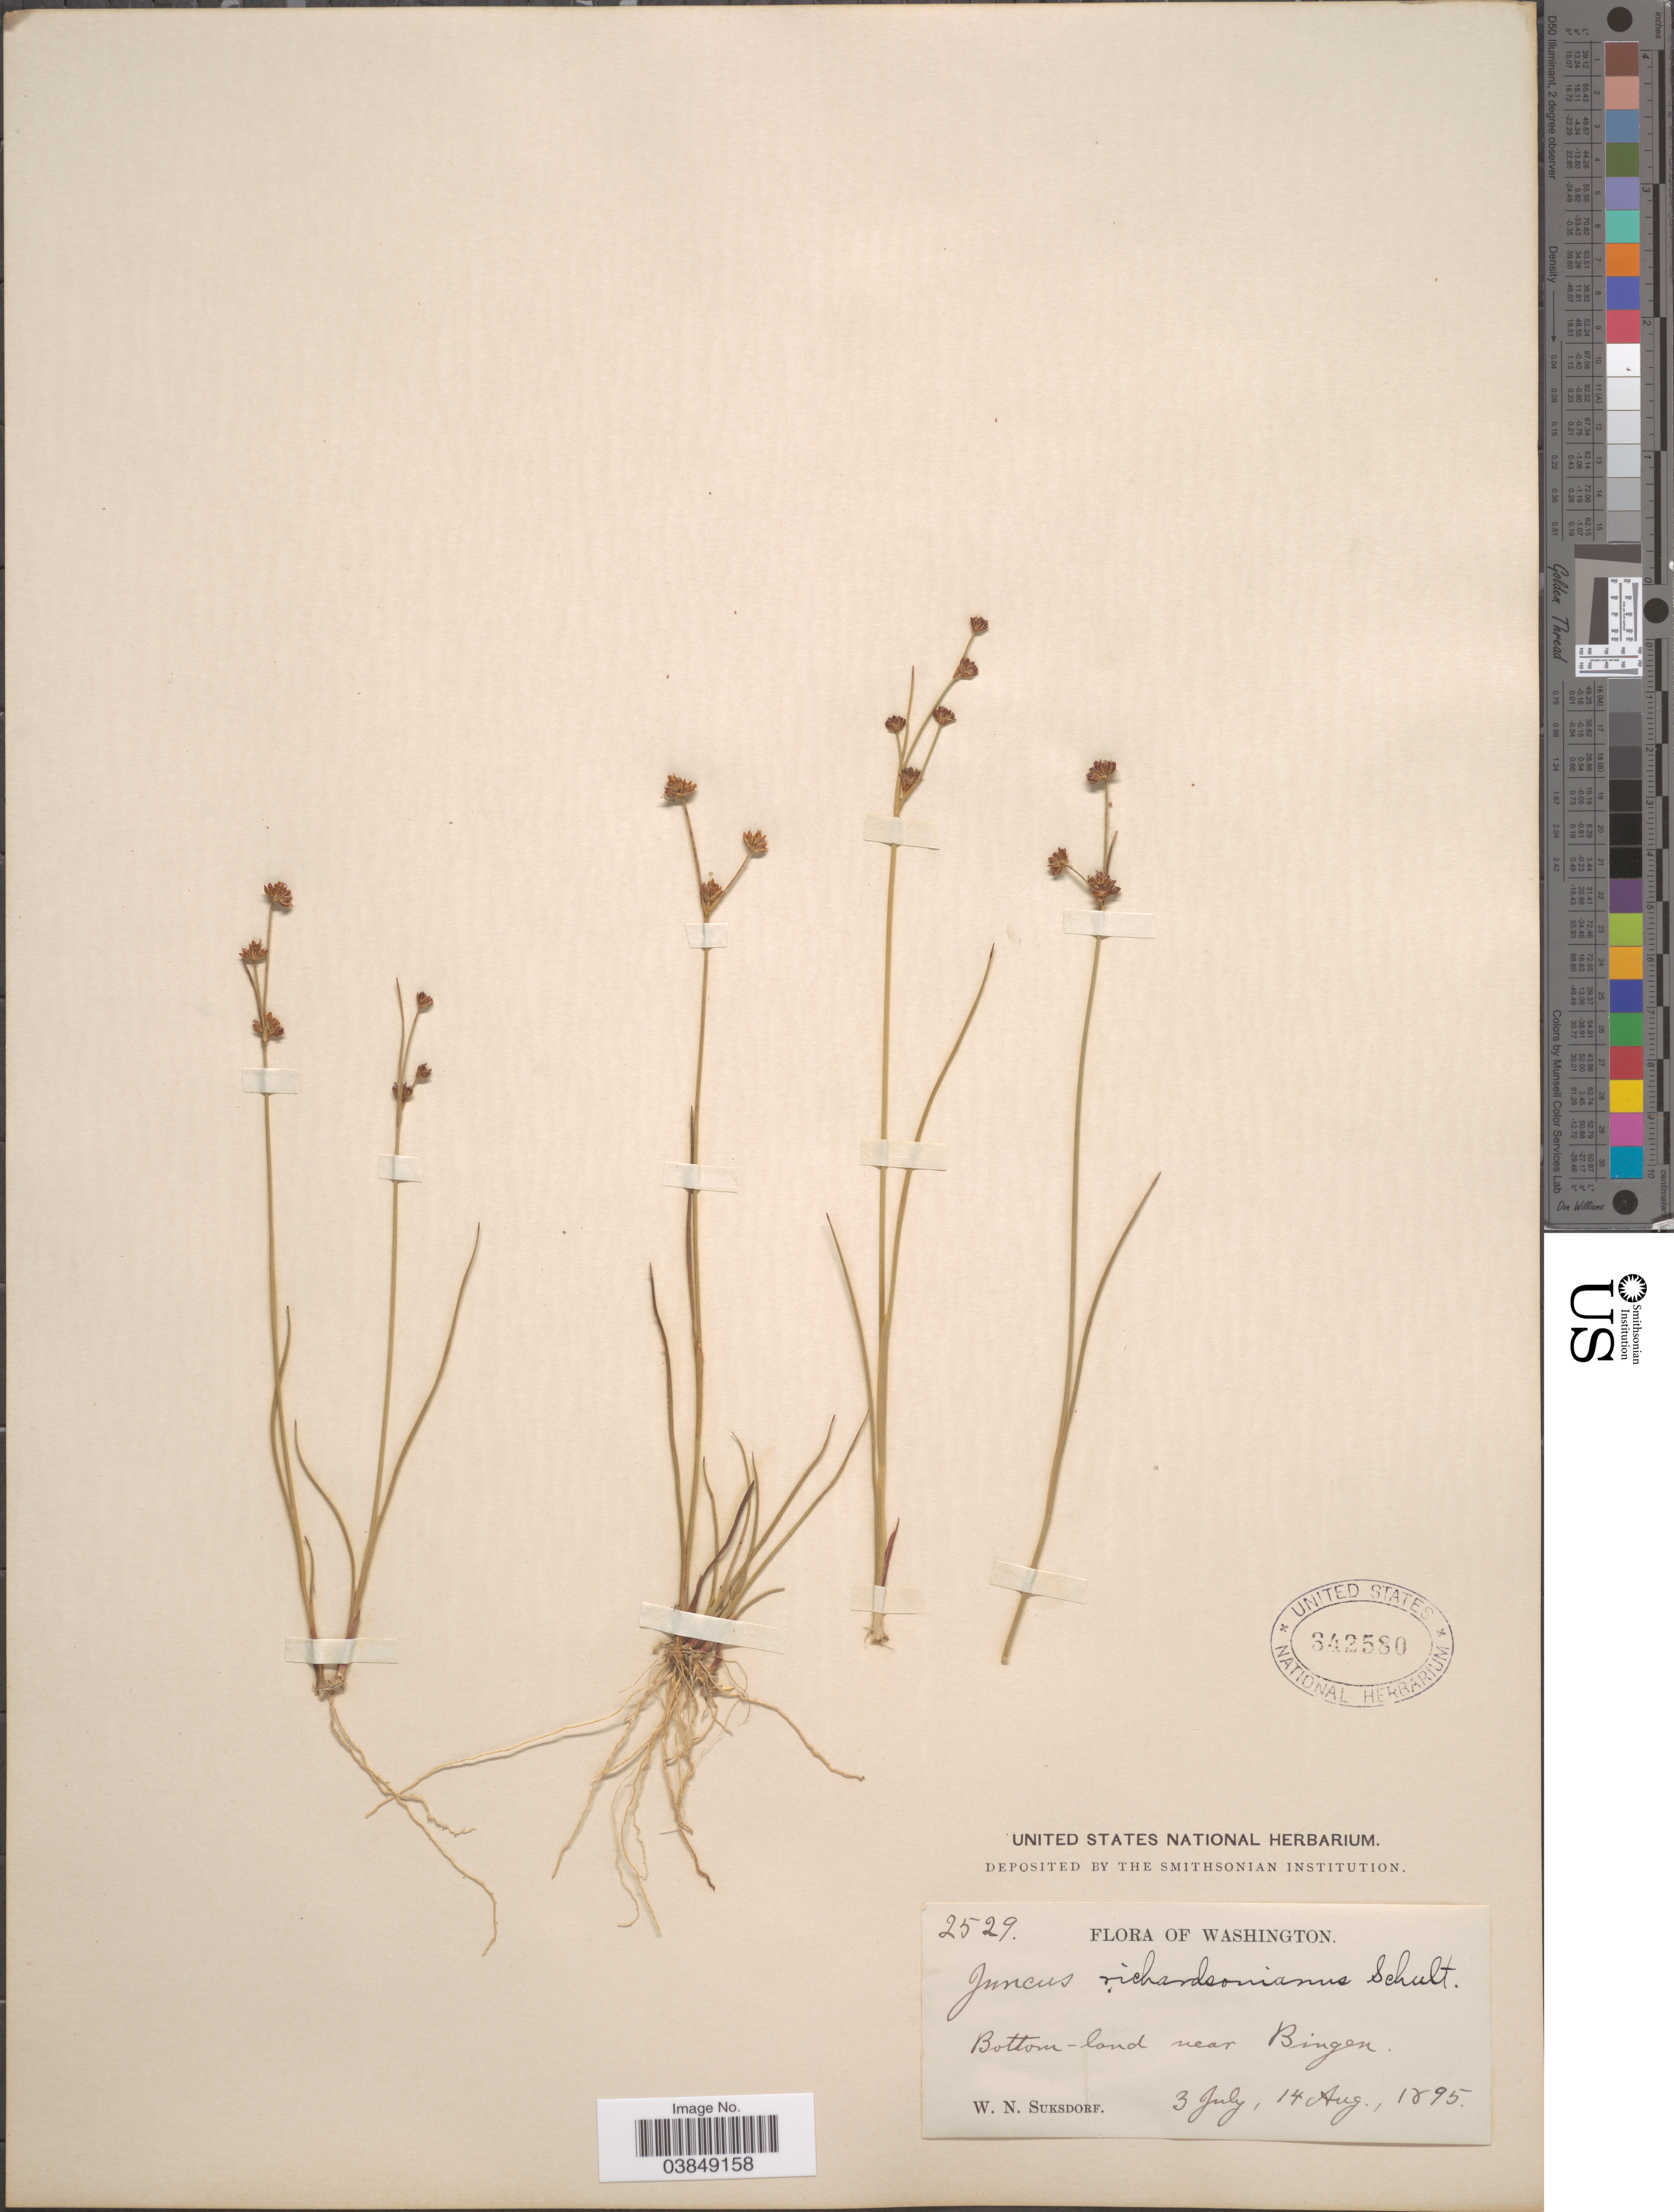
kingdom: Plantae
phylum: Tracheophyta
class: Liliopsida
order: Poales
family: Juncaceae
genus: Juncus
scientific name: Juncus alpinus var. rariflorus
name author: (Hartm.) Hartm.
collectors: W. N. Suksdorf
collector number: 2529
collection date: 1895-07-03/1895-08-14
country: United States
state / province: Washington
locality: Bottom-land near Bingen.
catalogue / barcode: US 342580